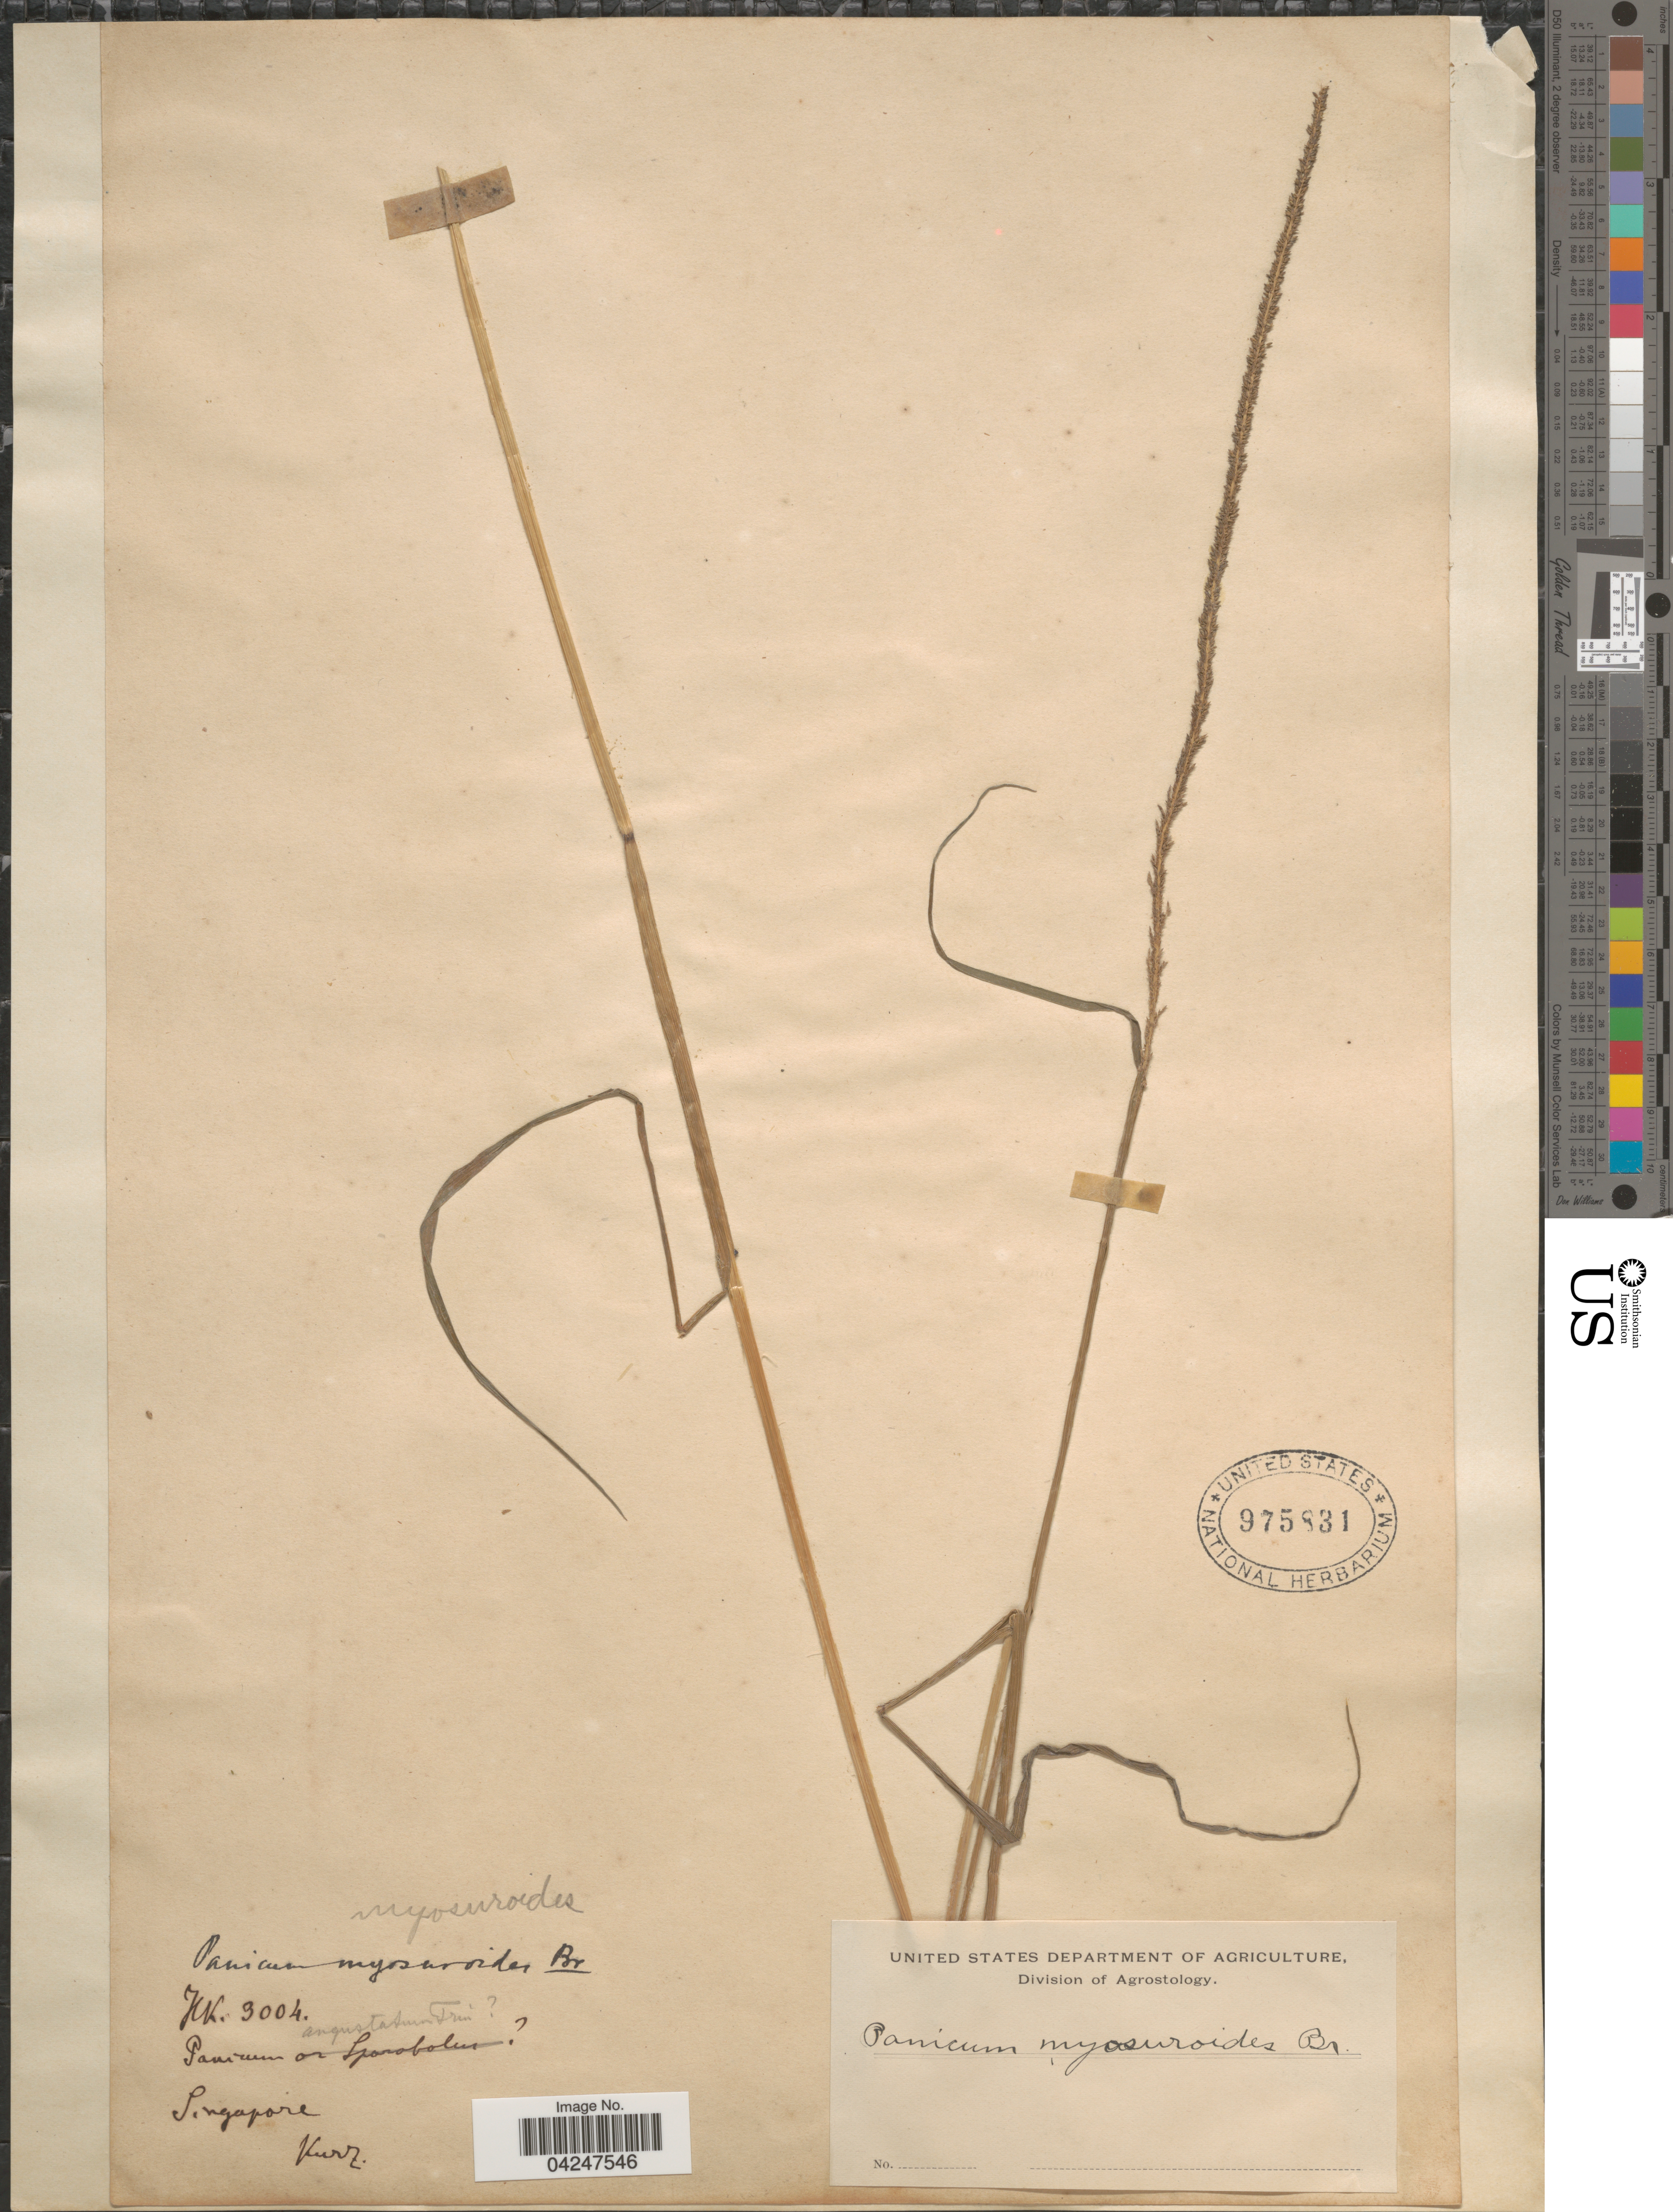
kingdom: Plantae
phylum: Tracheophyta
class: Liliopsida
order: Poales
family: Poaceae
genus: Sacciolepis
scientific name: Sacciolepis myosuroides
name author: (R. Br.) Chase ex E.G. Camus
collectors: -- Kurz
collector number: HK.3004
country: Singapore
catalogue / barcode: US 975831